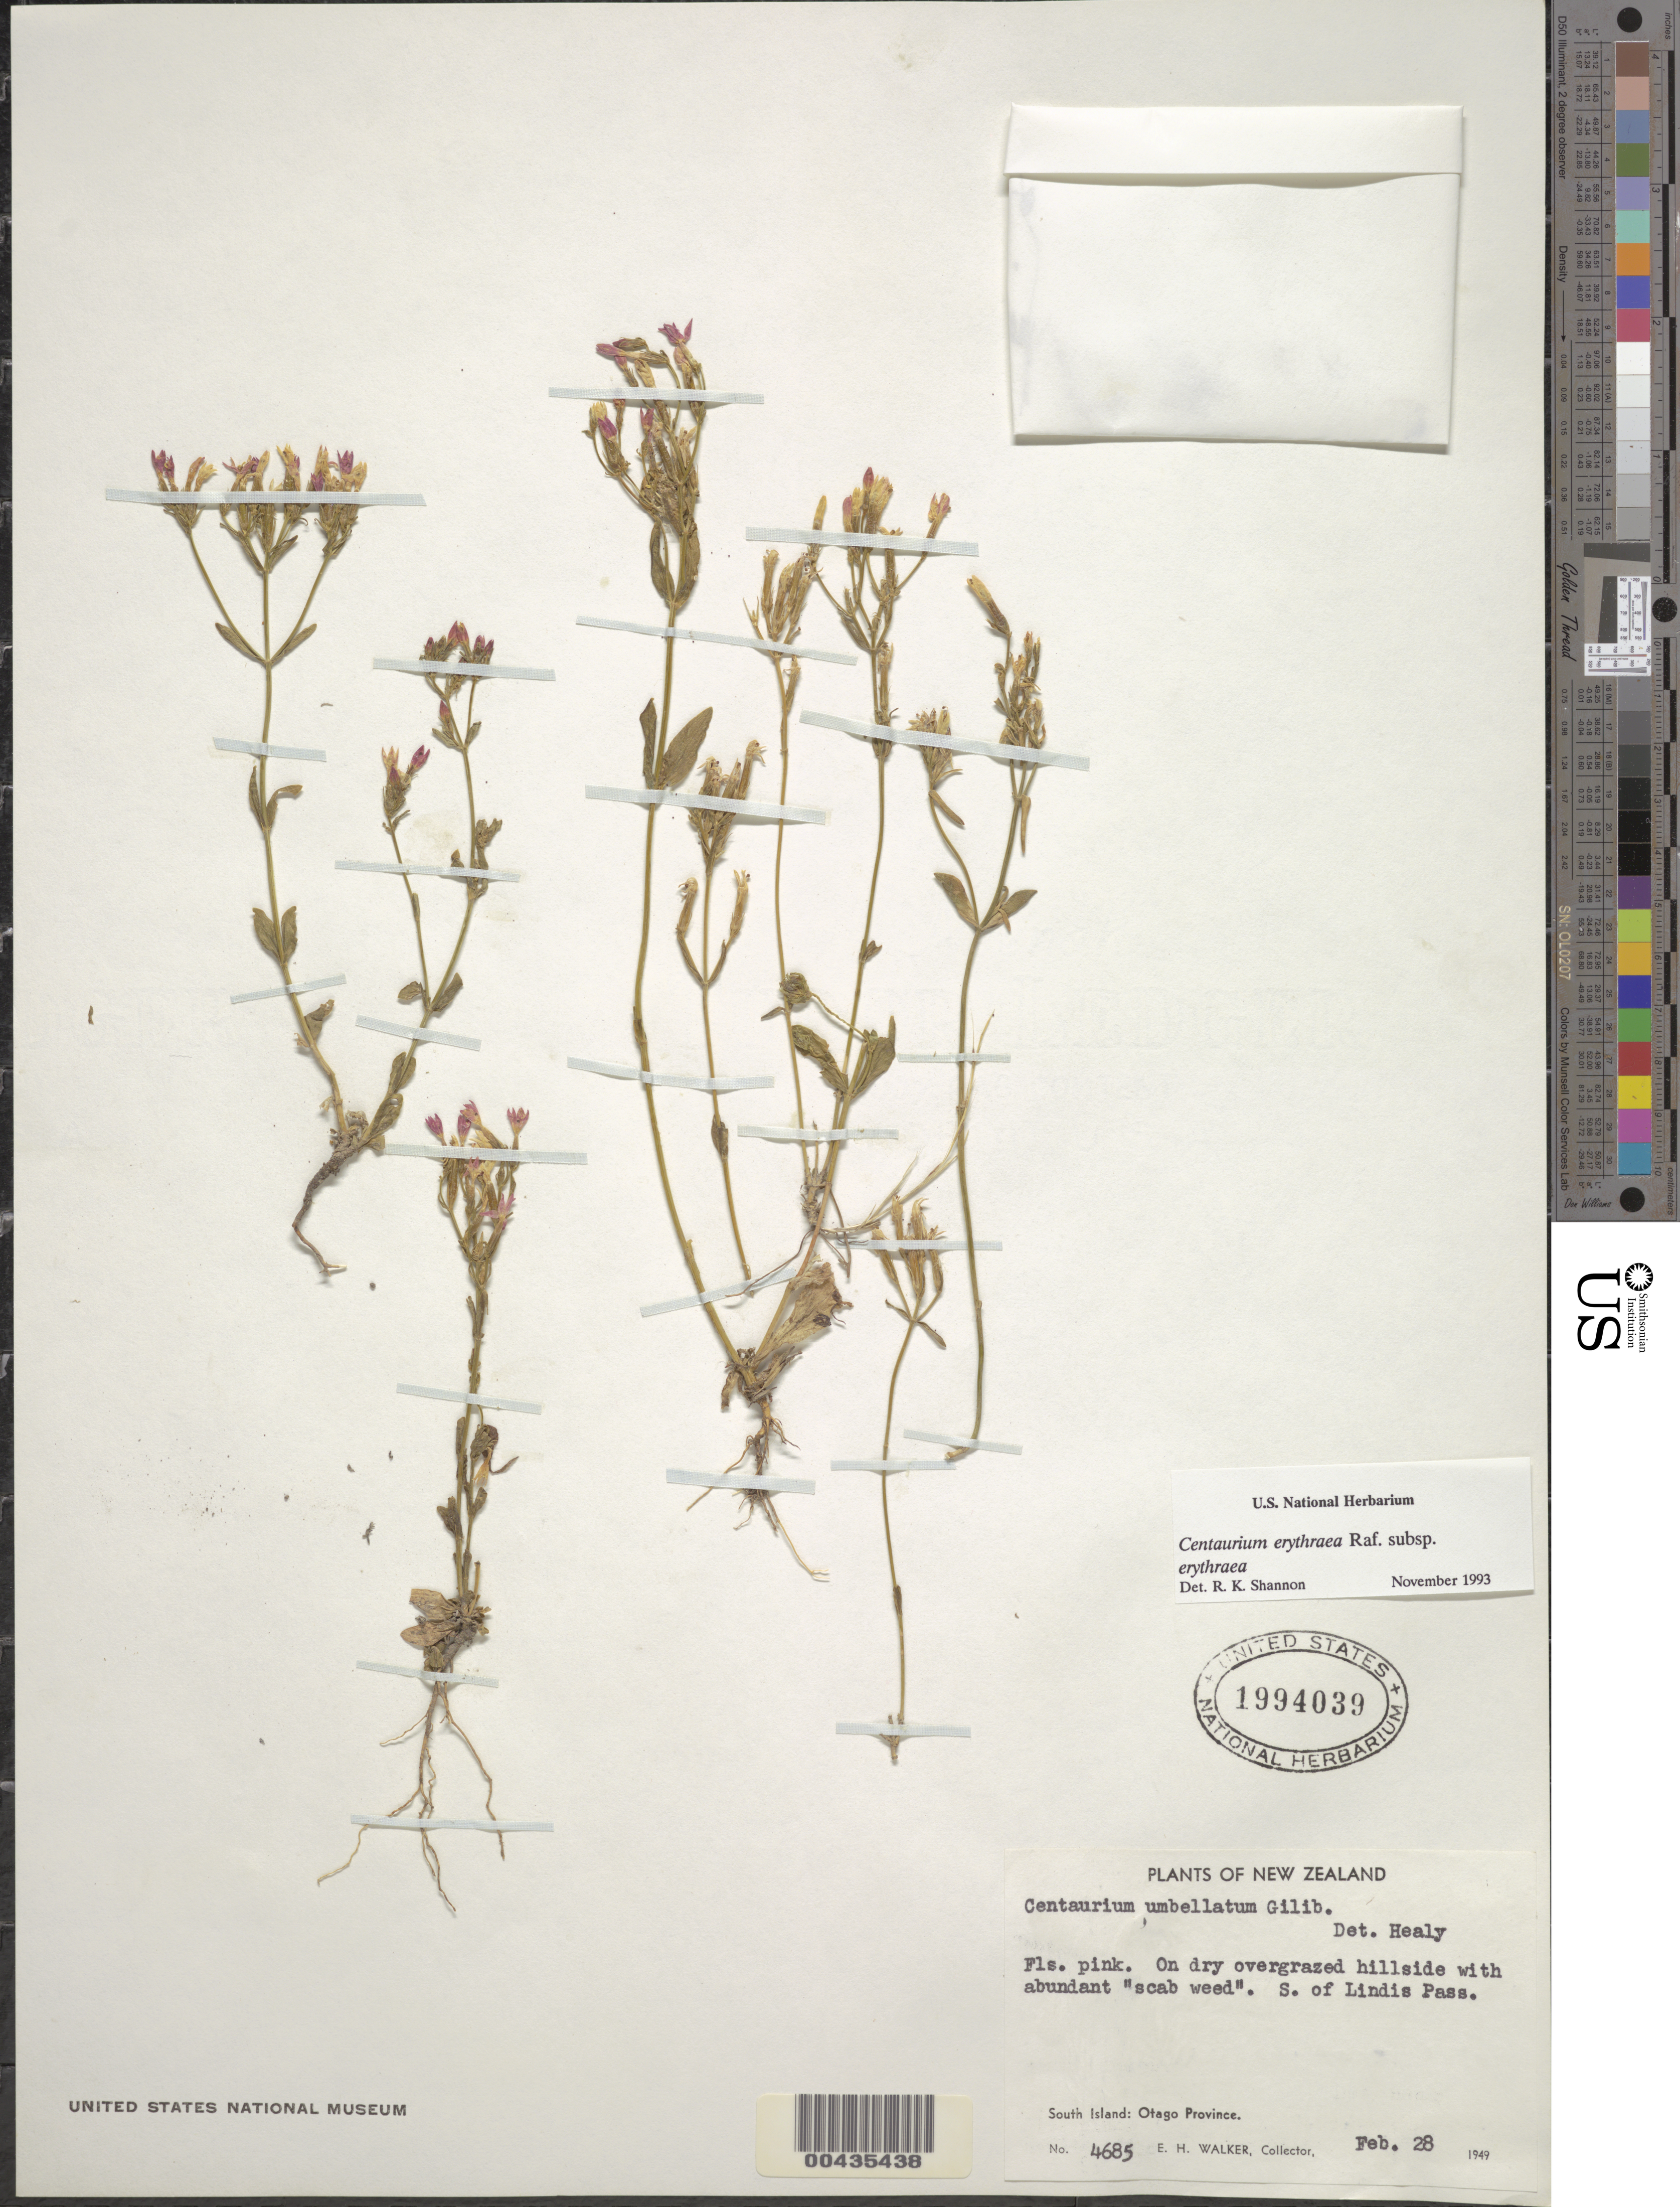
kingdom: Plantae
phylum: Tracheophyta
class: Magnoliopsida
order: Gentianales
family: Gentianaceae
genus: Centaurium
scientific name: Centaurium erythraea subsp. erythraea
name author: Rafn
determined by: Shannon, R. K., (UNITED STATES)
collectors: E. H. Walker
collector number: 4685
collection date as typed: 28 Feb 1949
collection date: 1949-02-28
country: New Zealand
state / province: Otago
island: South Island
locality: S of lindis pass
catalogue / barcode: US 1994039